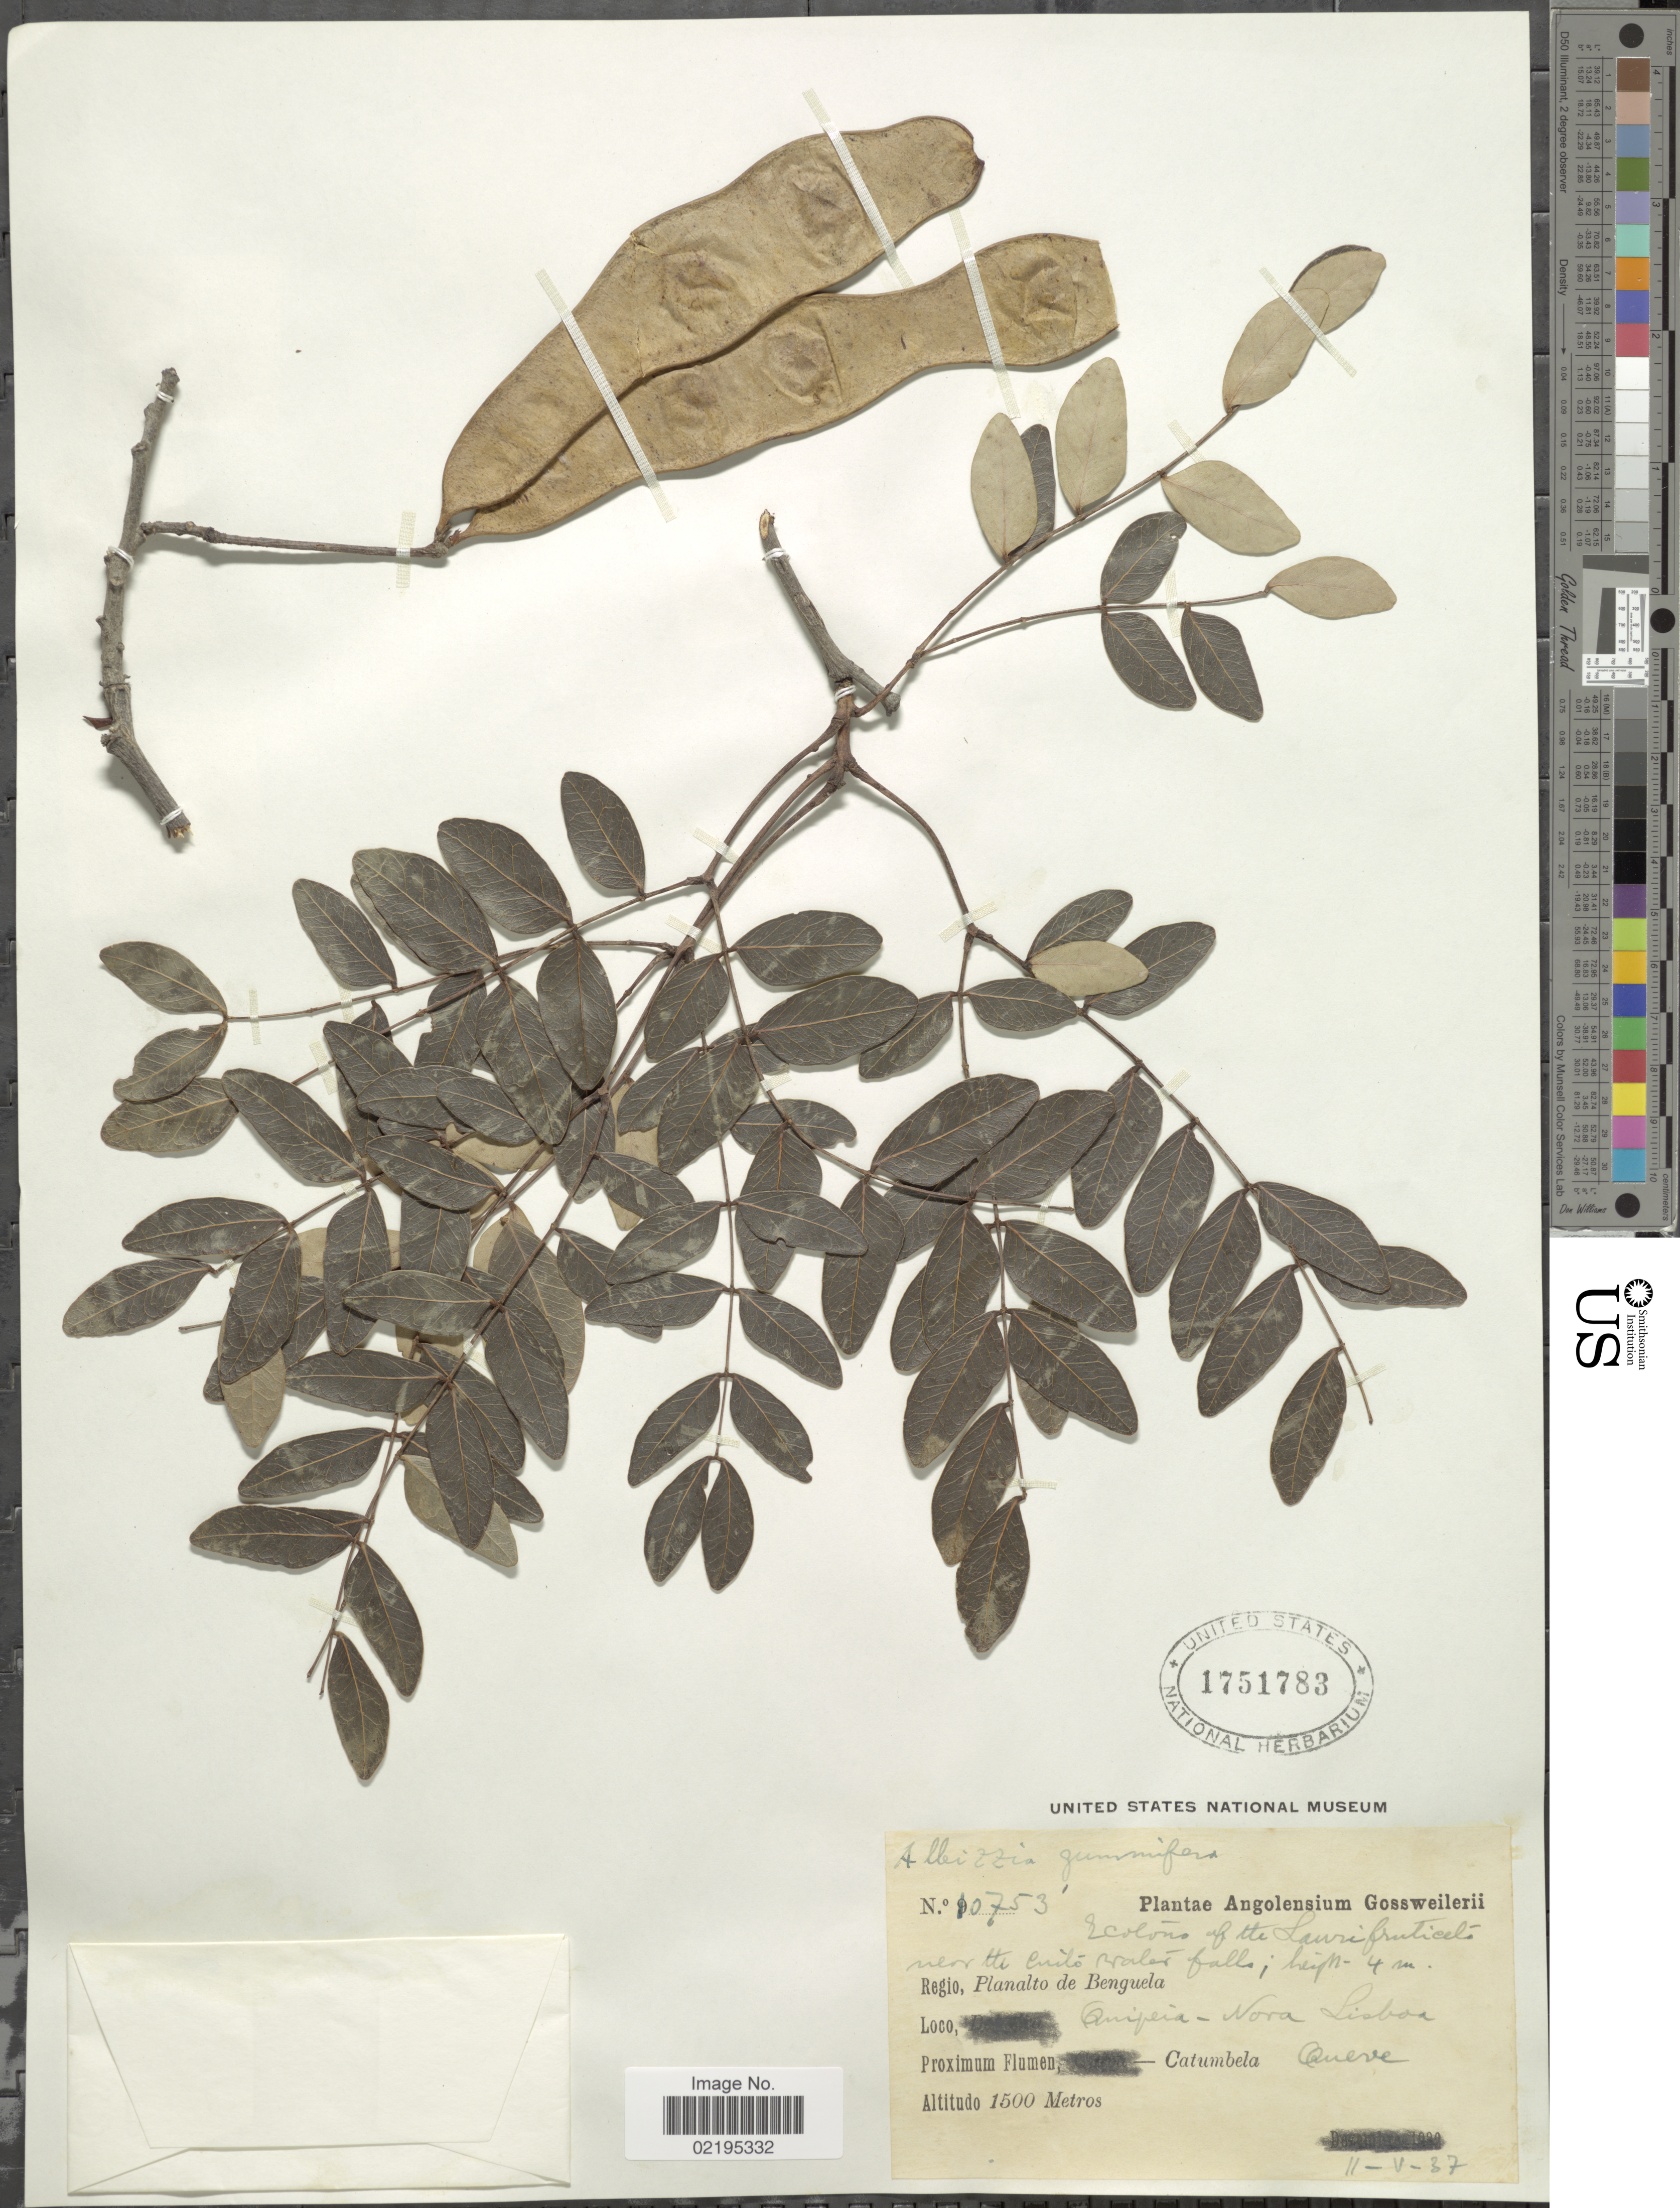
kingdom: Plantae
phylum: Tracheophyta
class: Magnoliopsida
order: Fabales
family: Fabaceae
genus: Albizia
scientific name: Albizia gummifera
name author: (J.F. Gmel.) C.A. Sm.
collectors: Gossweiler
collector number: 10753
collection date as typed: Transcribed d/m/y: 11/5/37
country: Angola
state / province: Benguela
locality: Quipeia - Nova Lisboa.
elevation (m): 1500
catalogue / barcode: US 1751783